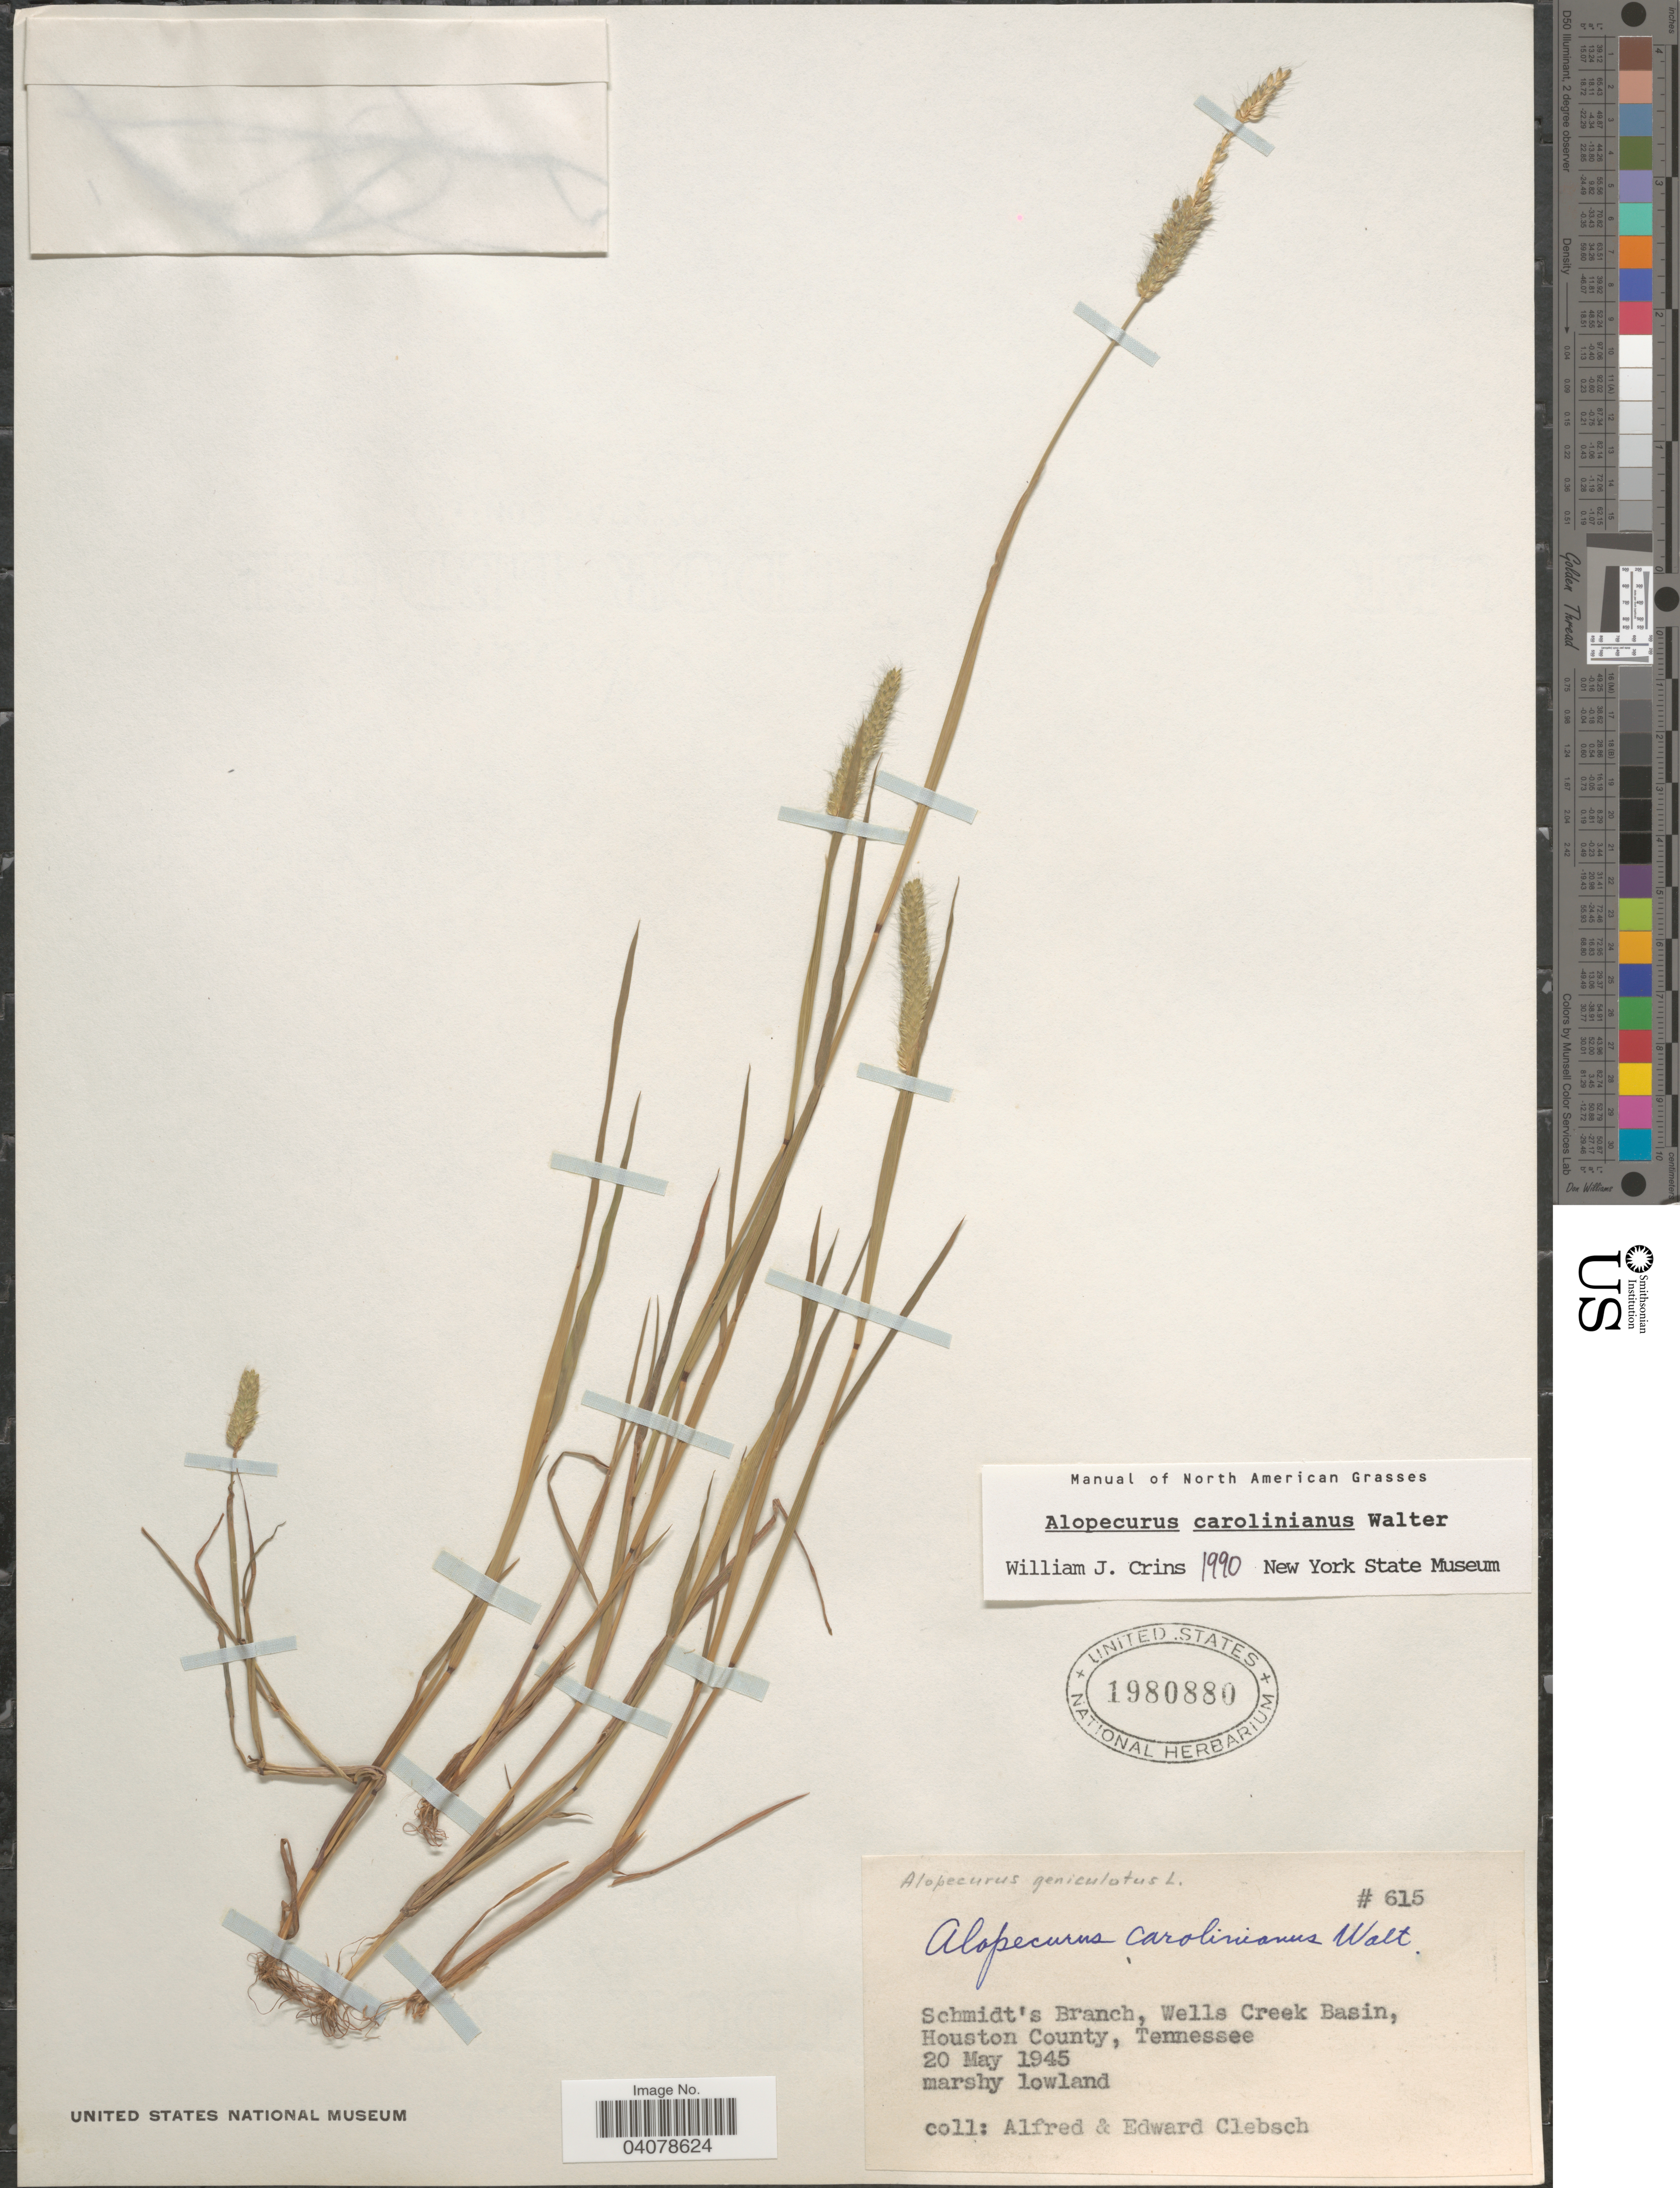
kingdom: Plantae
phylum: Tracheophyta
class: Liliopsida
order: Poales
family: Poaceae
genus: Alopecurus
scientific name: Alopecurus carolinianus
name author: Walter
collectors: A. Clebsch & E. Clebsch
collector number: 615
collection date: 1945-05-20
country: United States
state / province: Tennessee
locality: Schmidt's Branch, Wells Creek Basin, Houston County.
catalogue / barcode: US 1980880